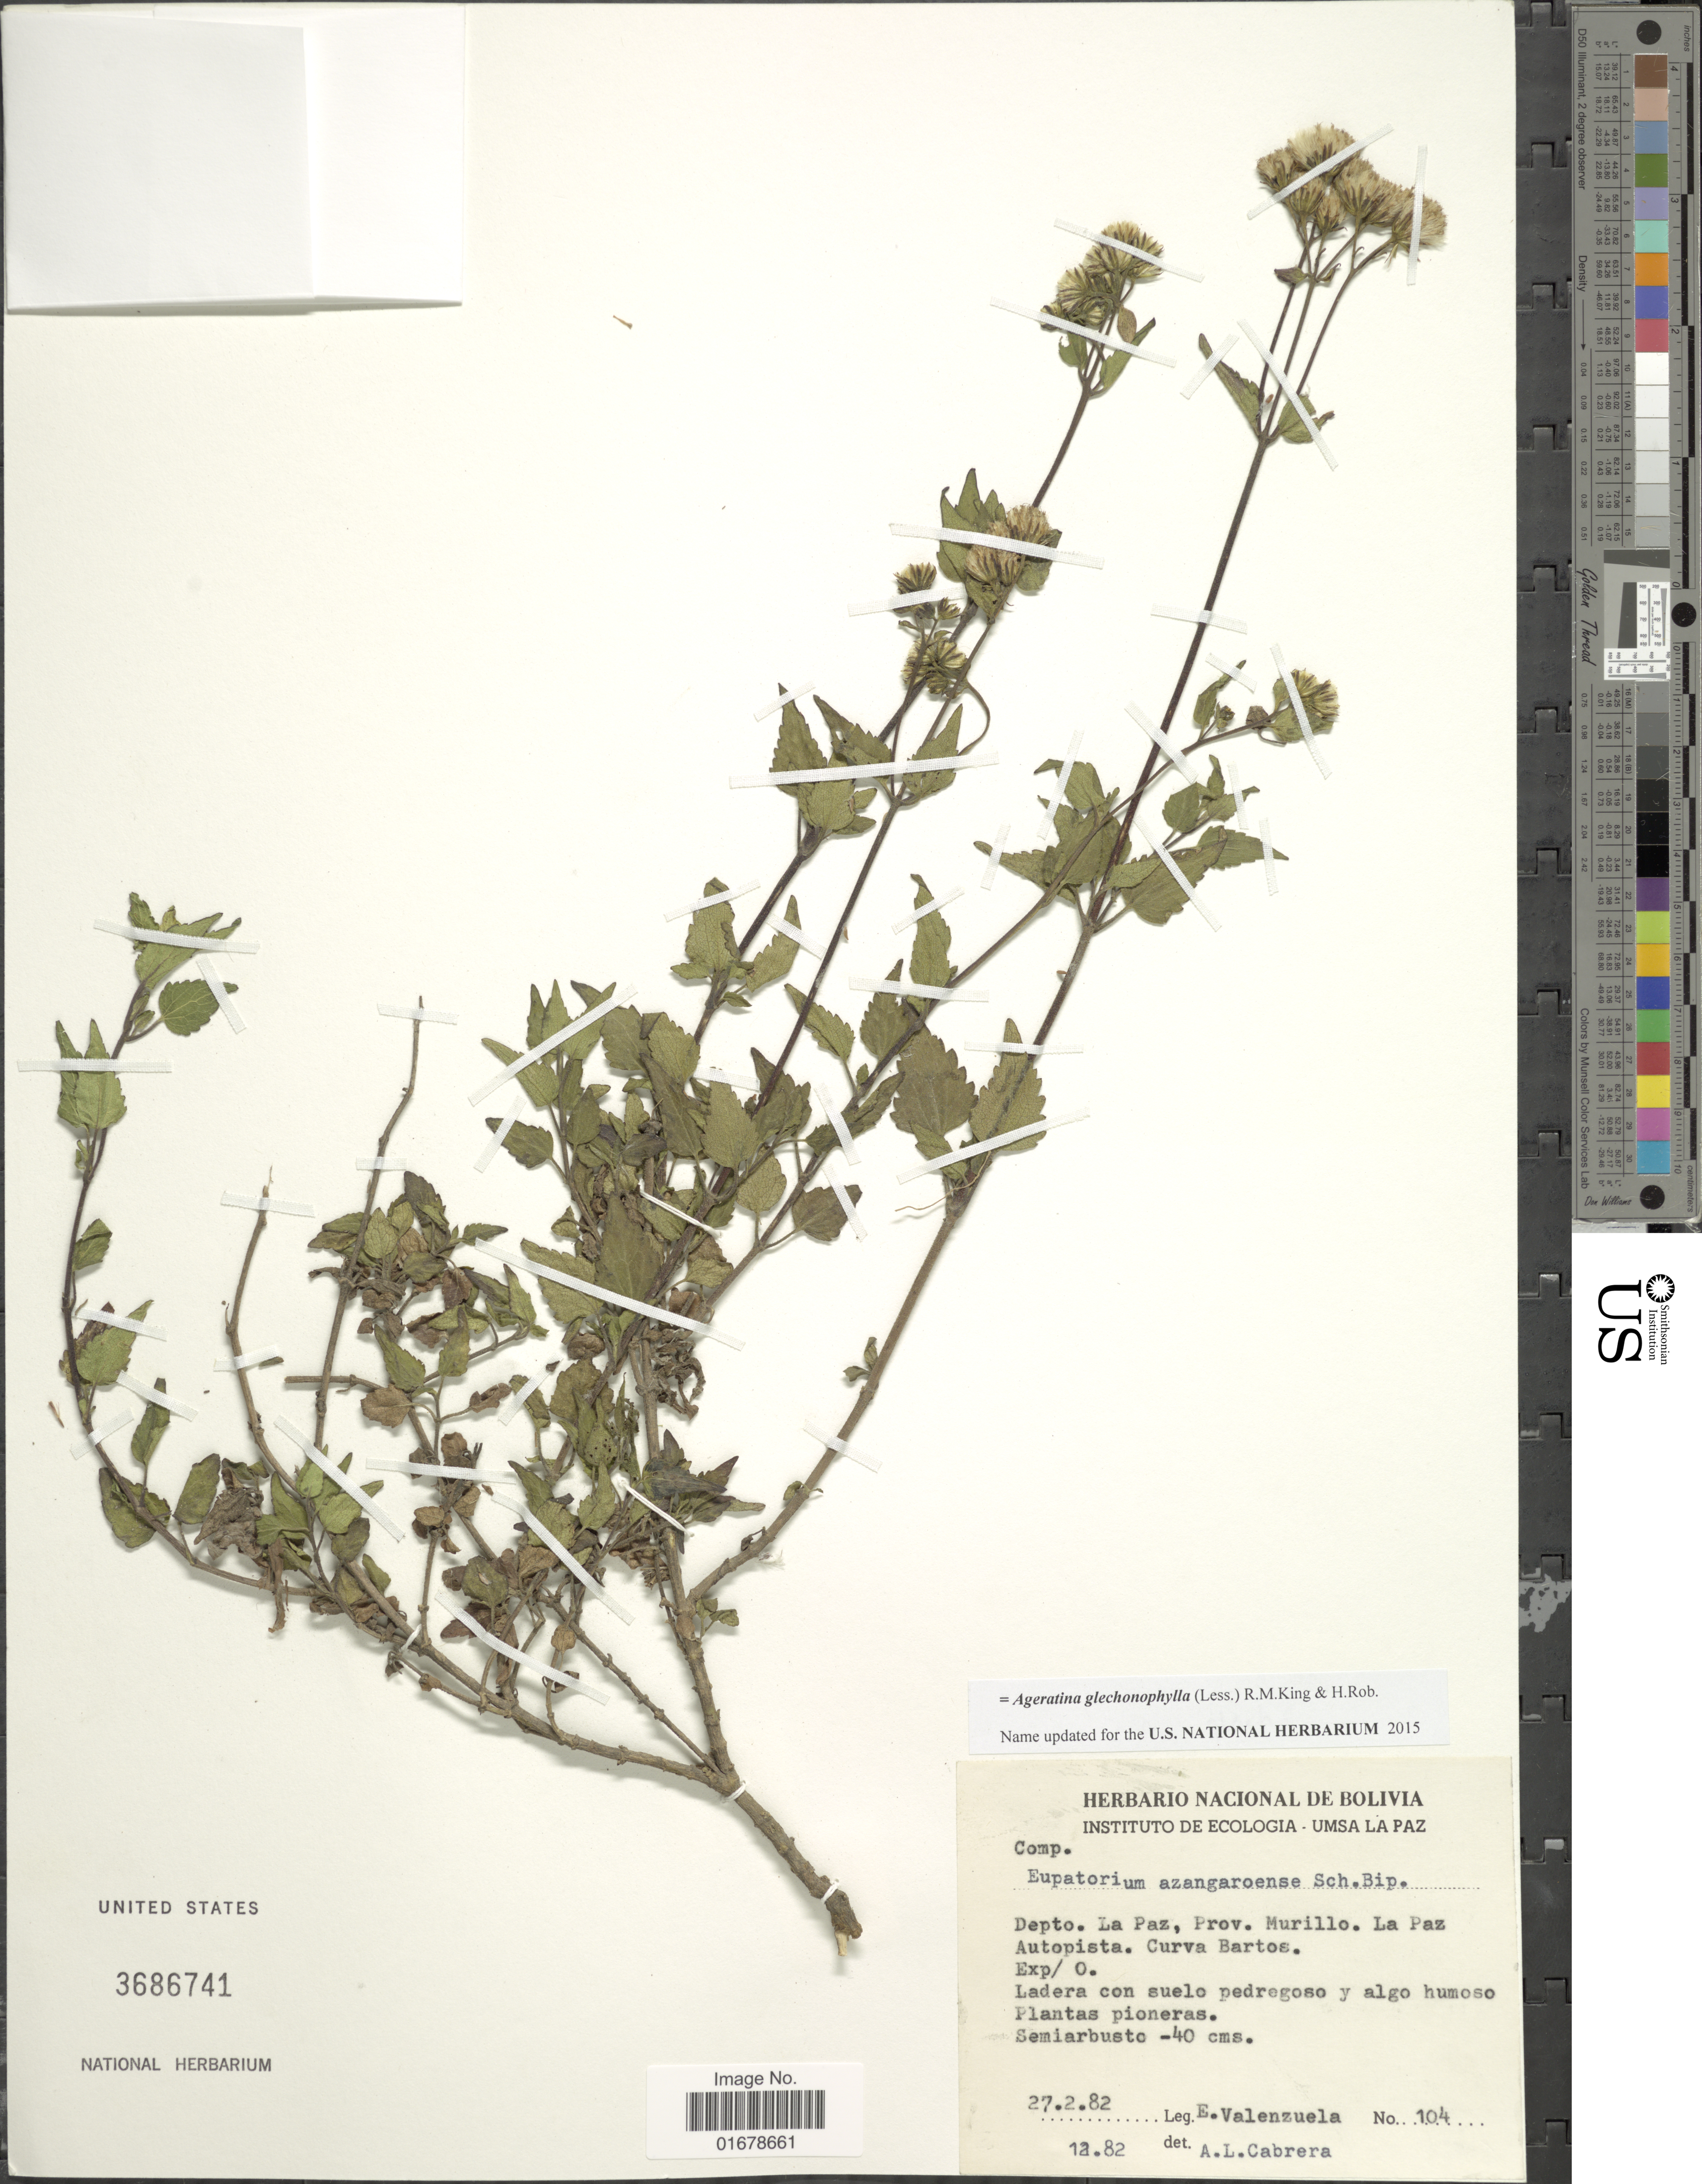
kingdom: Plantae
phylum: Tracheophyta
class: Magnoliopsida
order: Asterales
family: Asteraceae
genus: Ageratina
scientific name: Ageratina glechonophylla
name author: (Less.) R.M. King & H. Rob.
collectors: E. Valenzuela C.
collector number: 104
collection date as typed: Transcribed d/m/y: 27/2/82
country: Bolivia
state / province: La Paz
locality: Depto. La Paz, Prov. Murillo, La Paz Autopista, Curva Bartos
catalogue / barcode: US 3686741